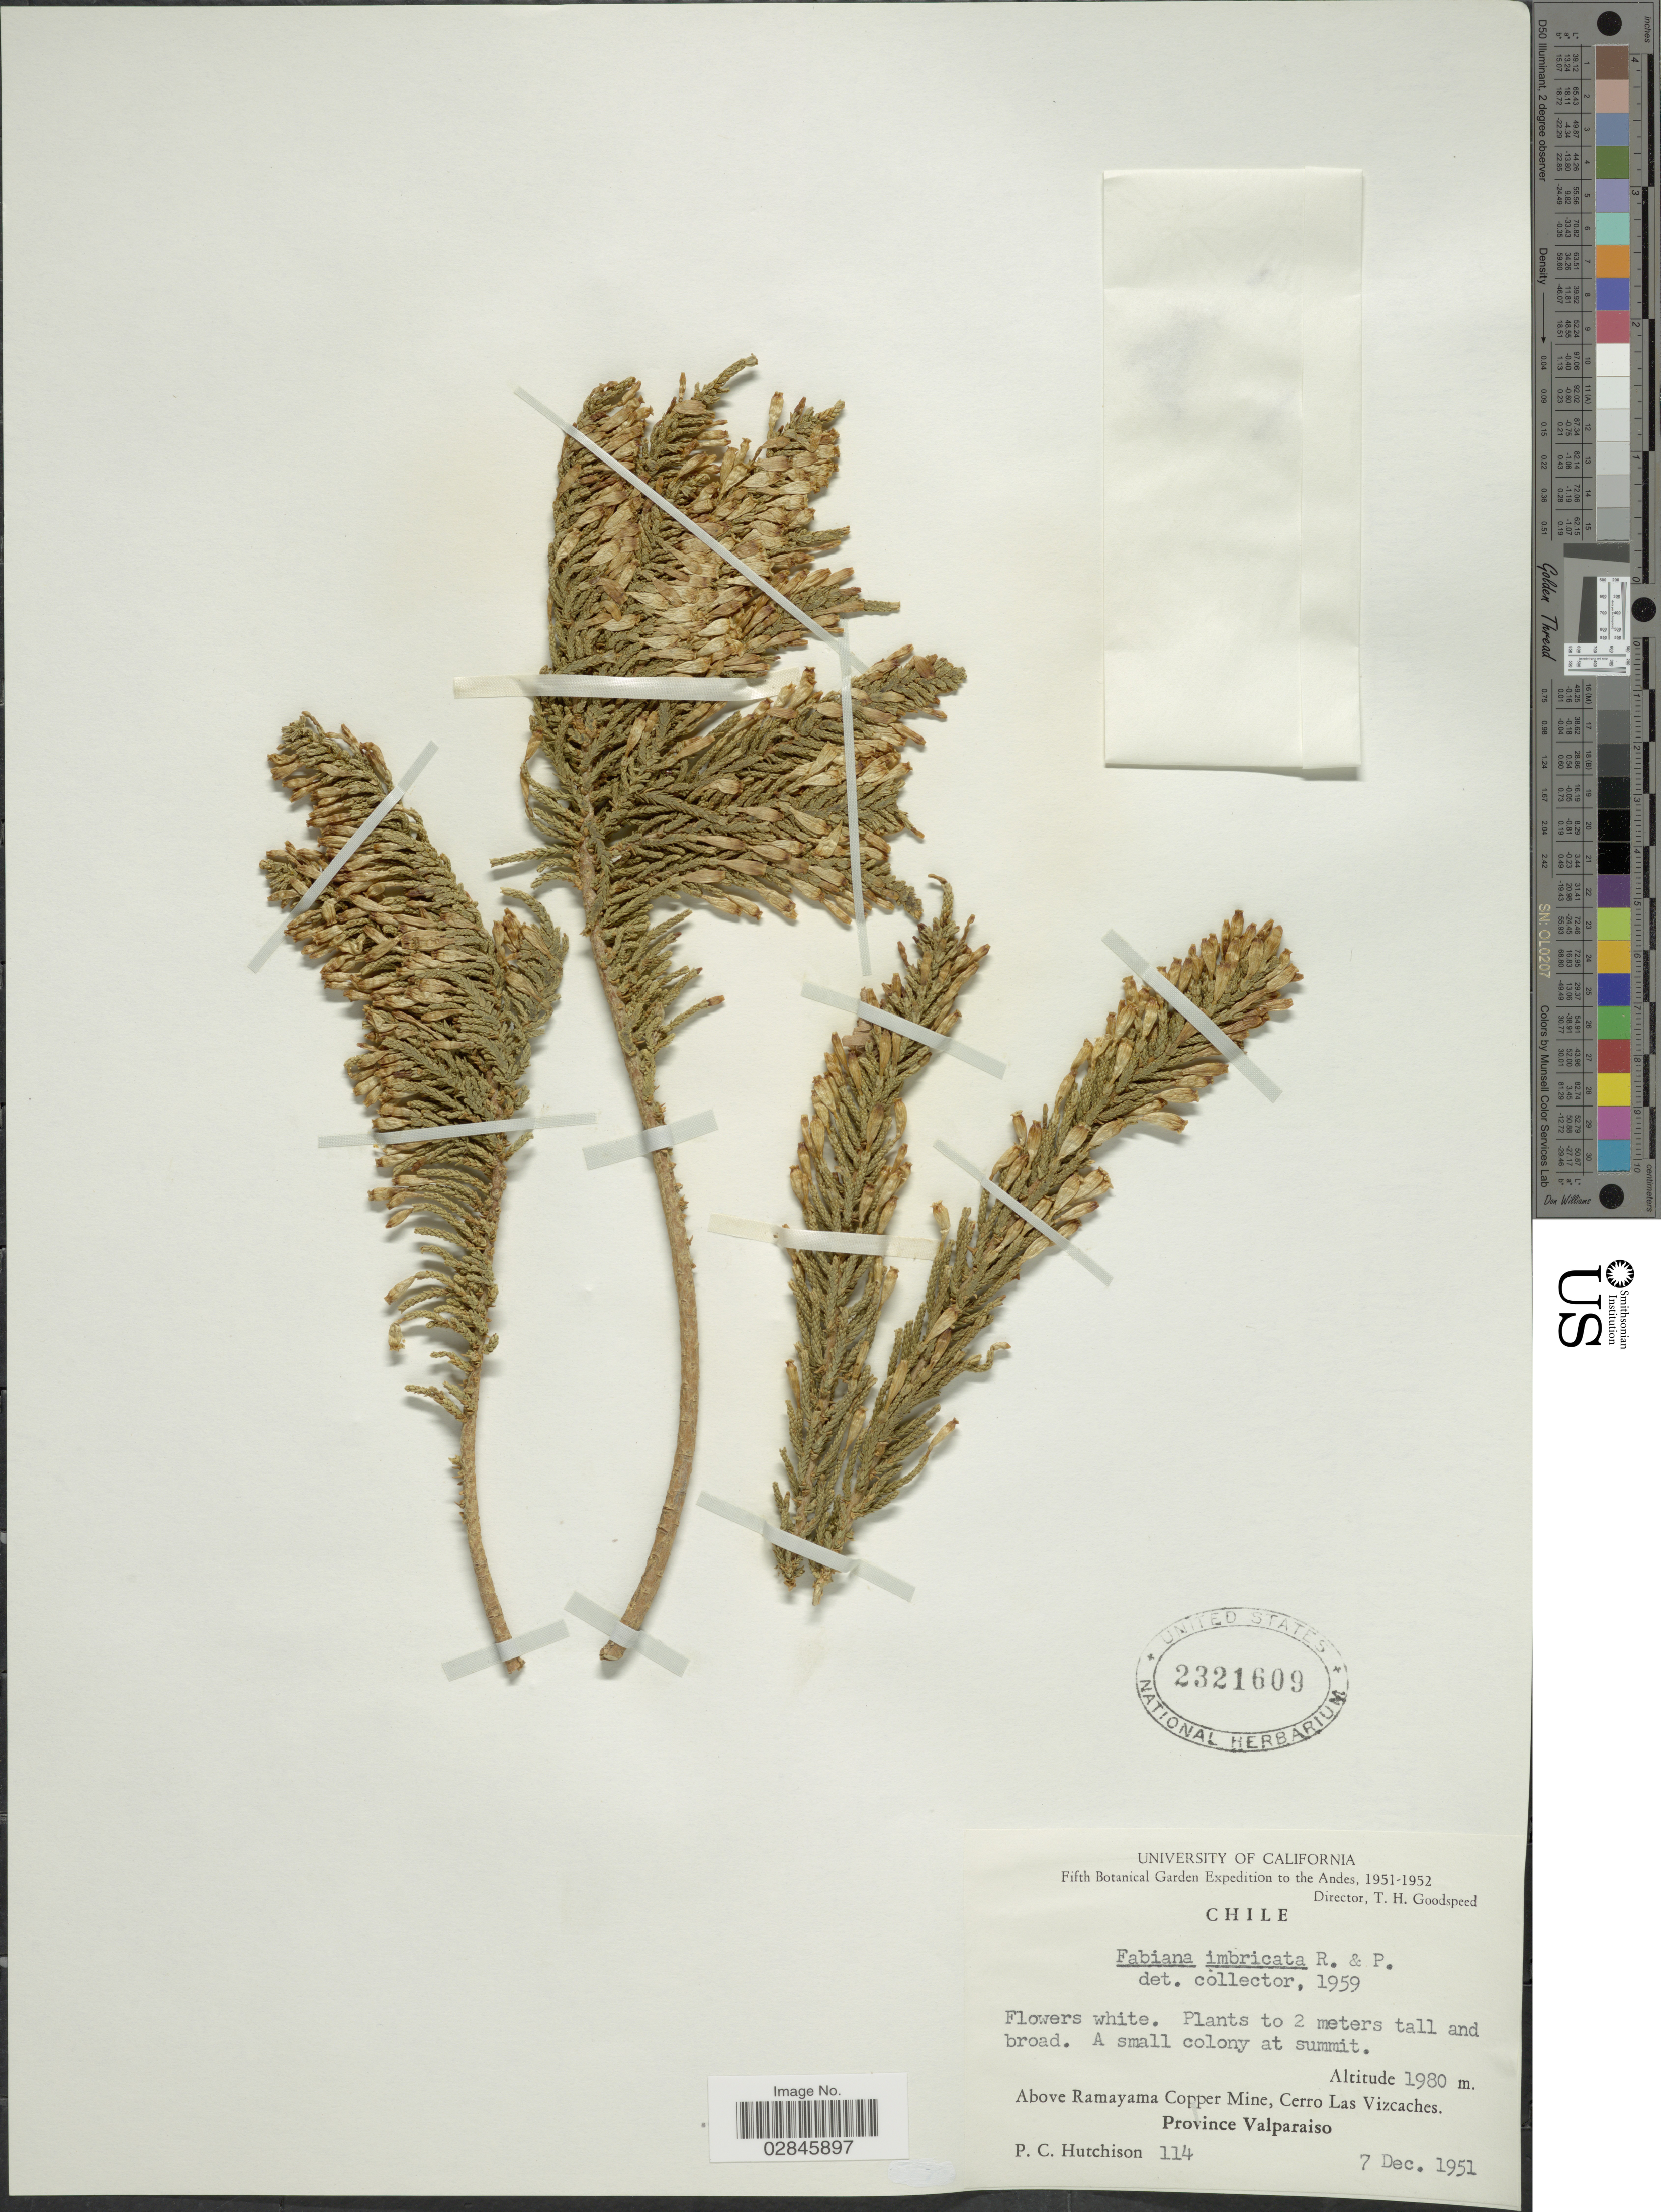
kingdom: Plantae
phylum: Tracheophyta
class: Magnoliopsida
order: Solanales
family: Solanaceae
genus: Fabiana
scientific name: Fabiana imbricata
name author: Ruiz & Pav.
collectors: P. C. Hutchison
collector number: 114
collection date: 1951-12-07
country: Chile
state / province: Valparaíso (V)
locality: Above Ramayama Copper Mine, Cerro Las Vizcaches.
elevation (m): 1980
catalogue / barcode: US 2321609